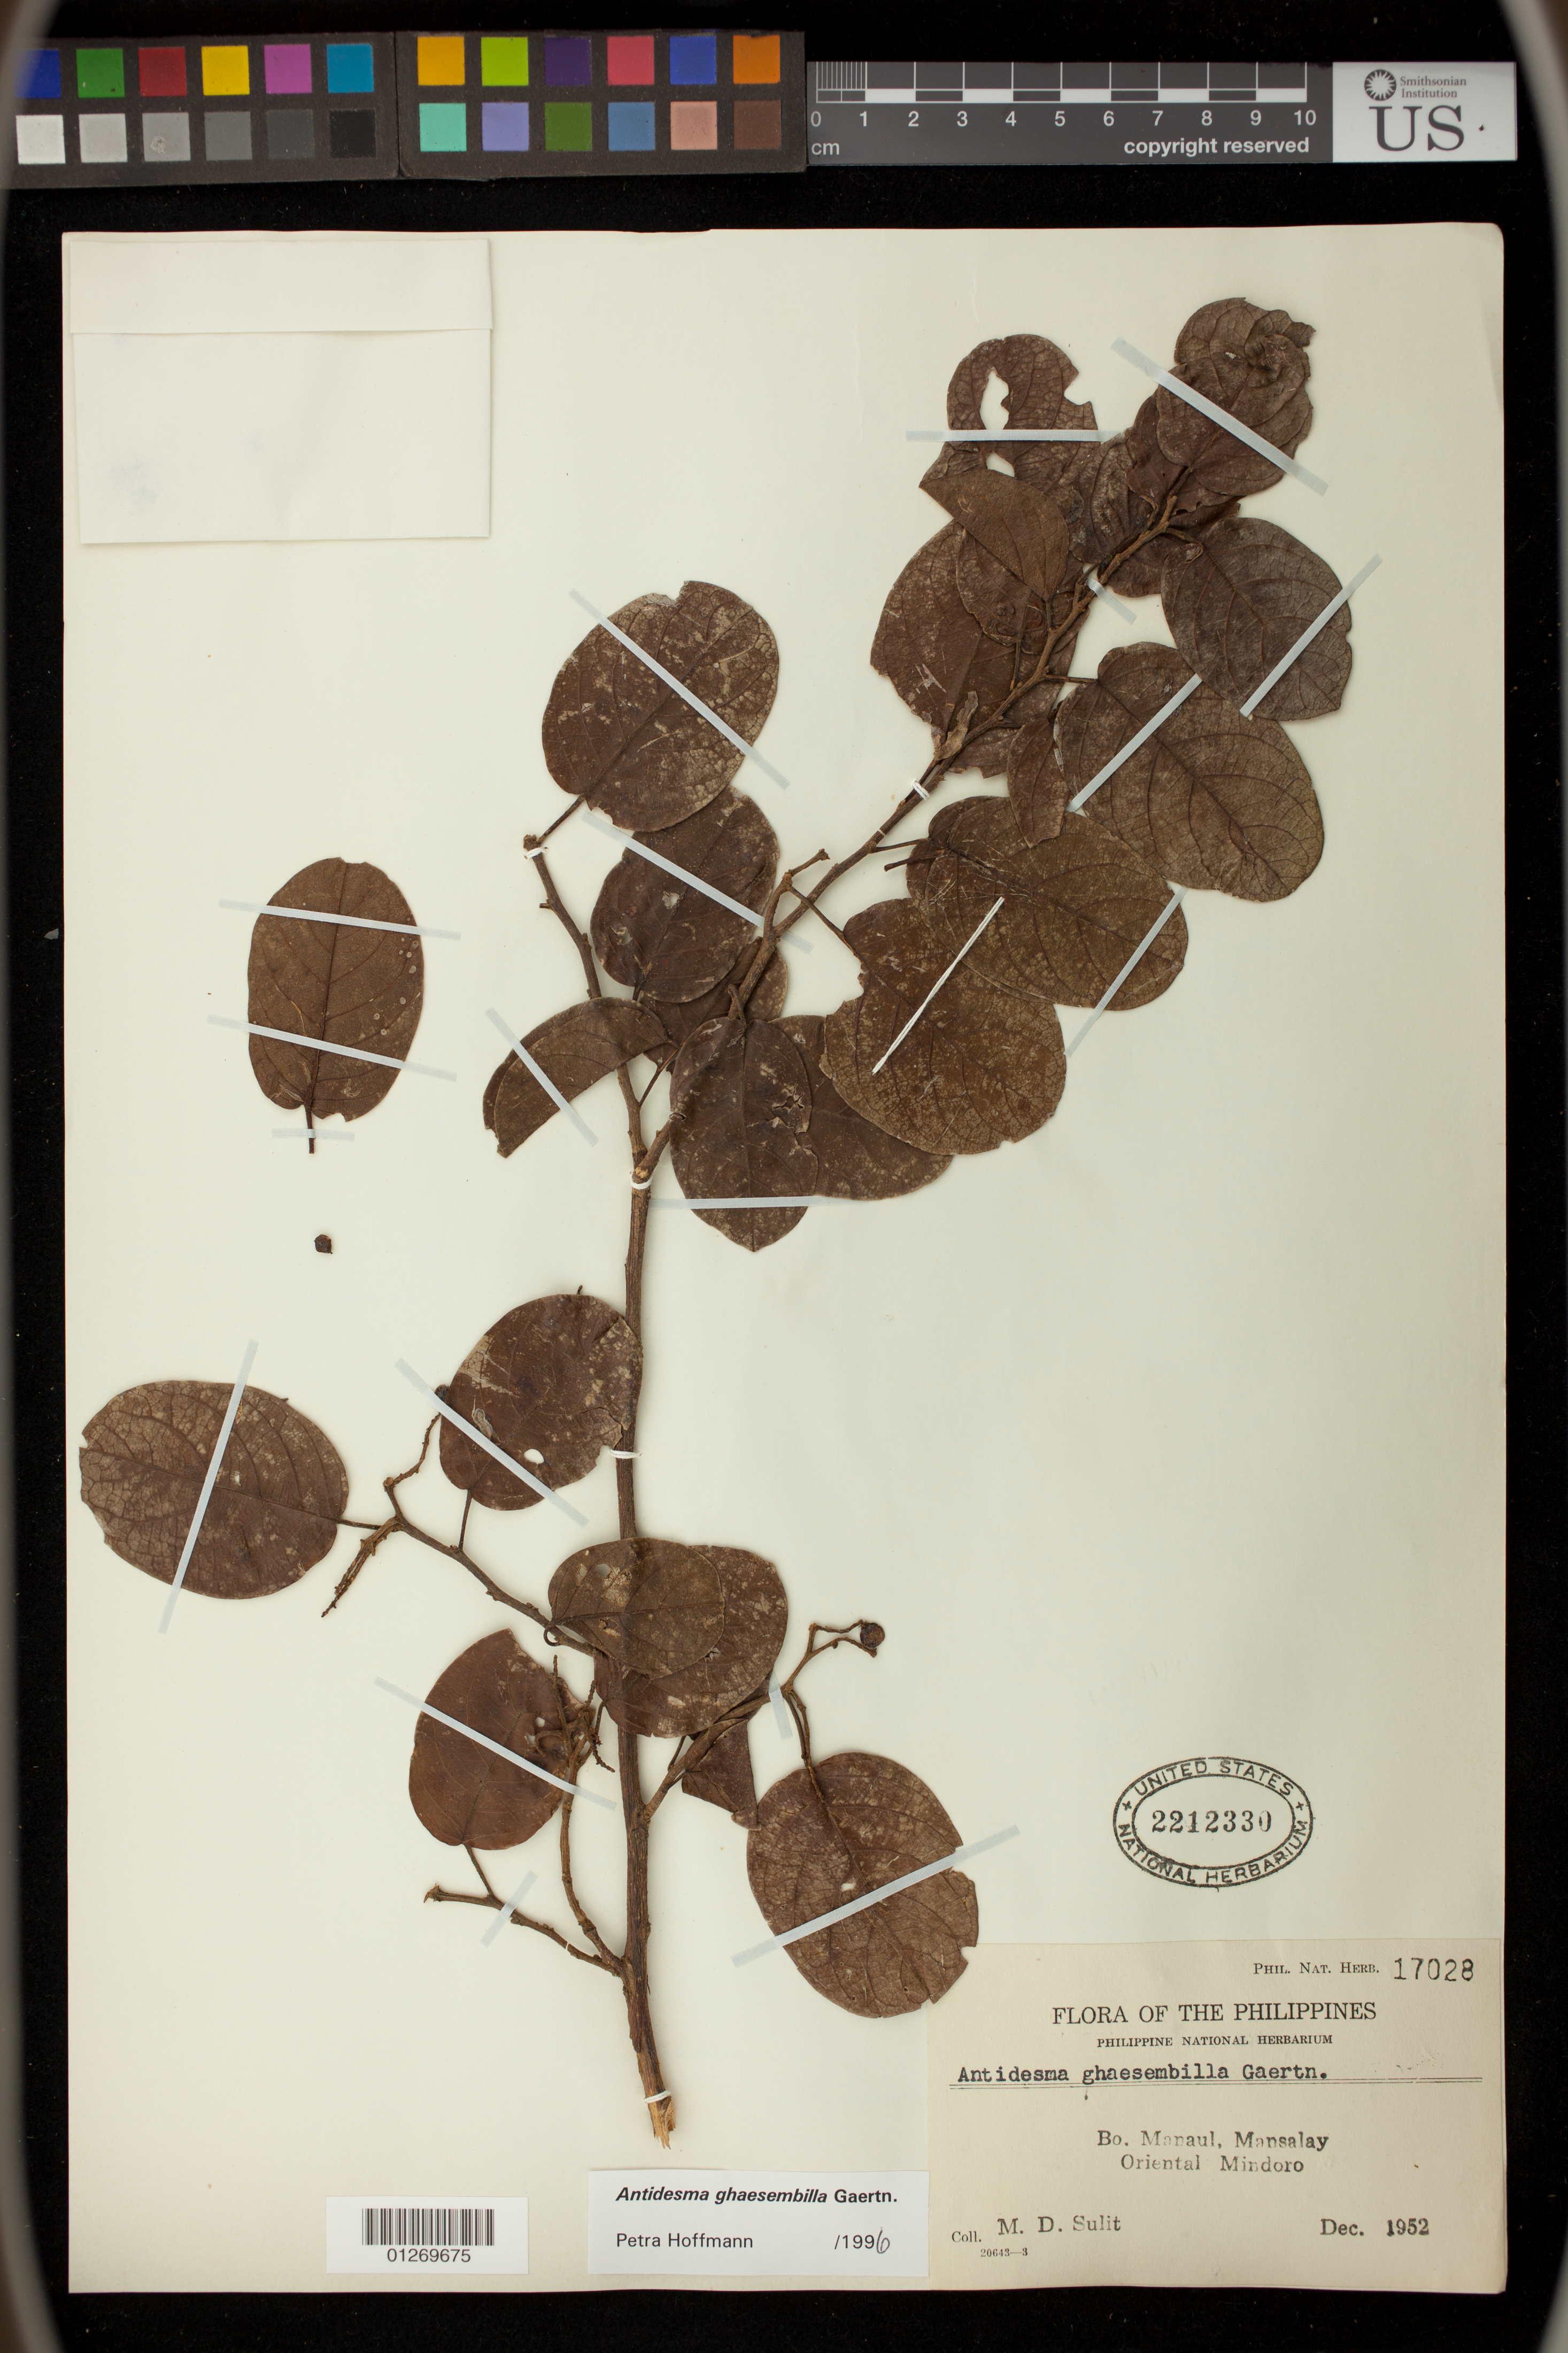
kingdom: Plantae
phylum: Tracheophyta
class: Magnoliopsida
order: Malpighiales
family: Phyllanthaceae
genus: Antidesma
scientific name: Antidesma ghaesembilla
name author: Gaertn.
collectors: M. Sulit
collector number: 17028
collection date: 1952-12-01/1952-12-31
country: Philippines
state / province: Mimaropa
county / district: Oriental Mindoro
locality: Mansalay Division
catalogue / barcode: US 2212330